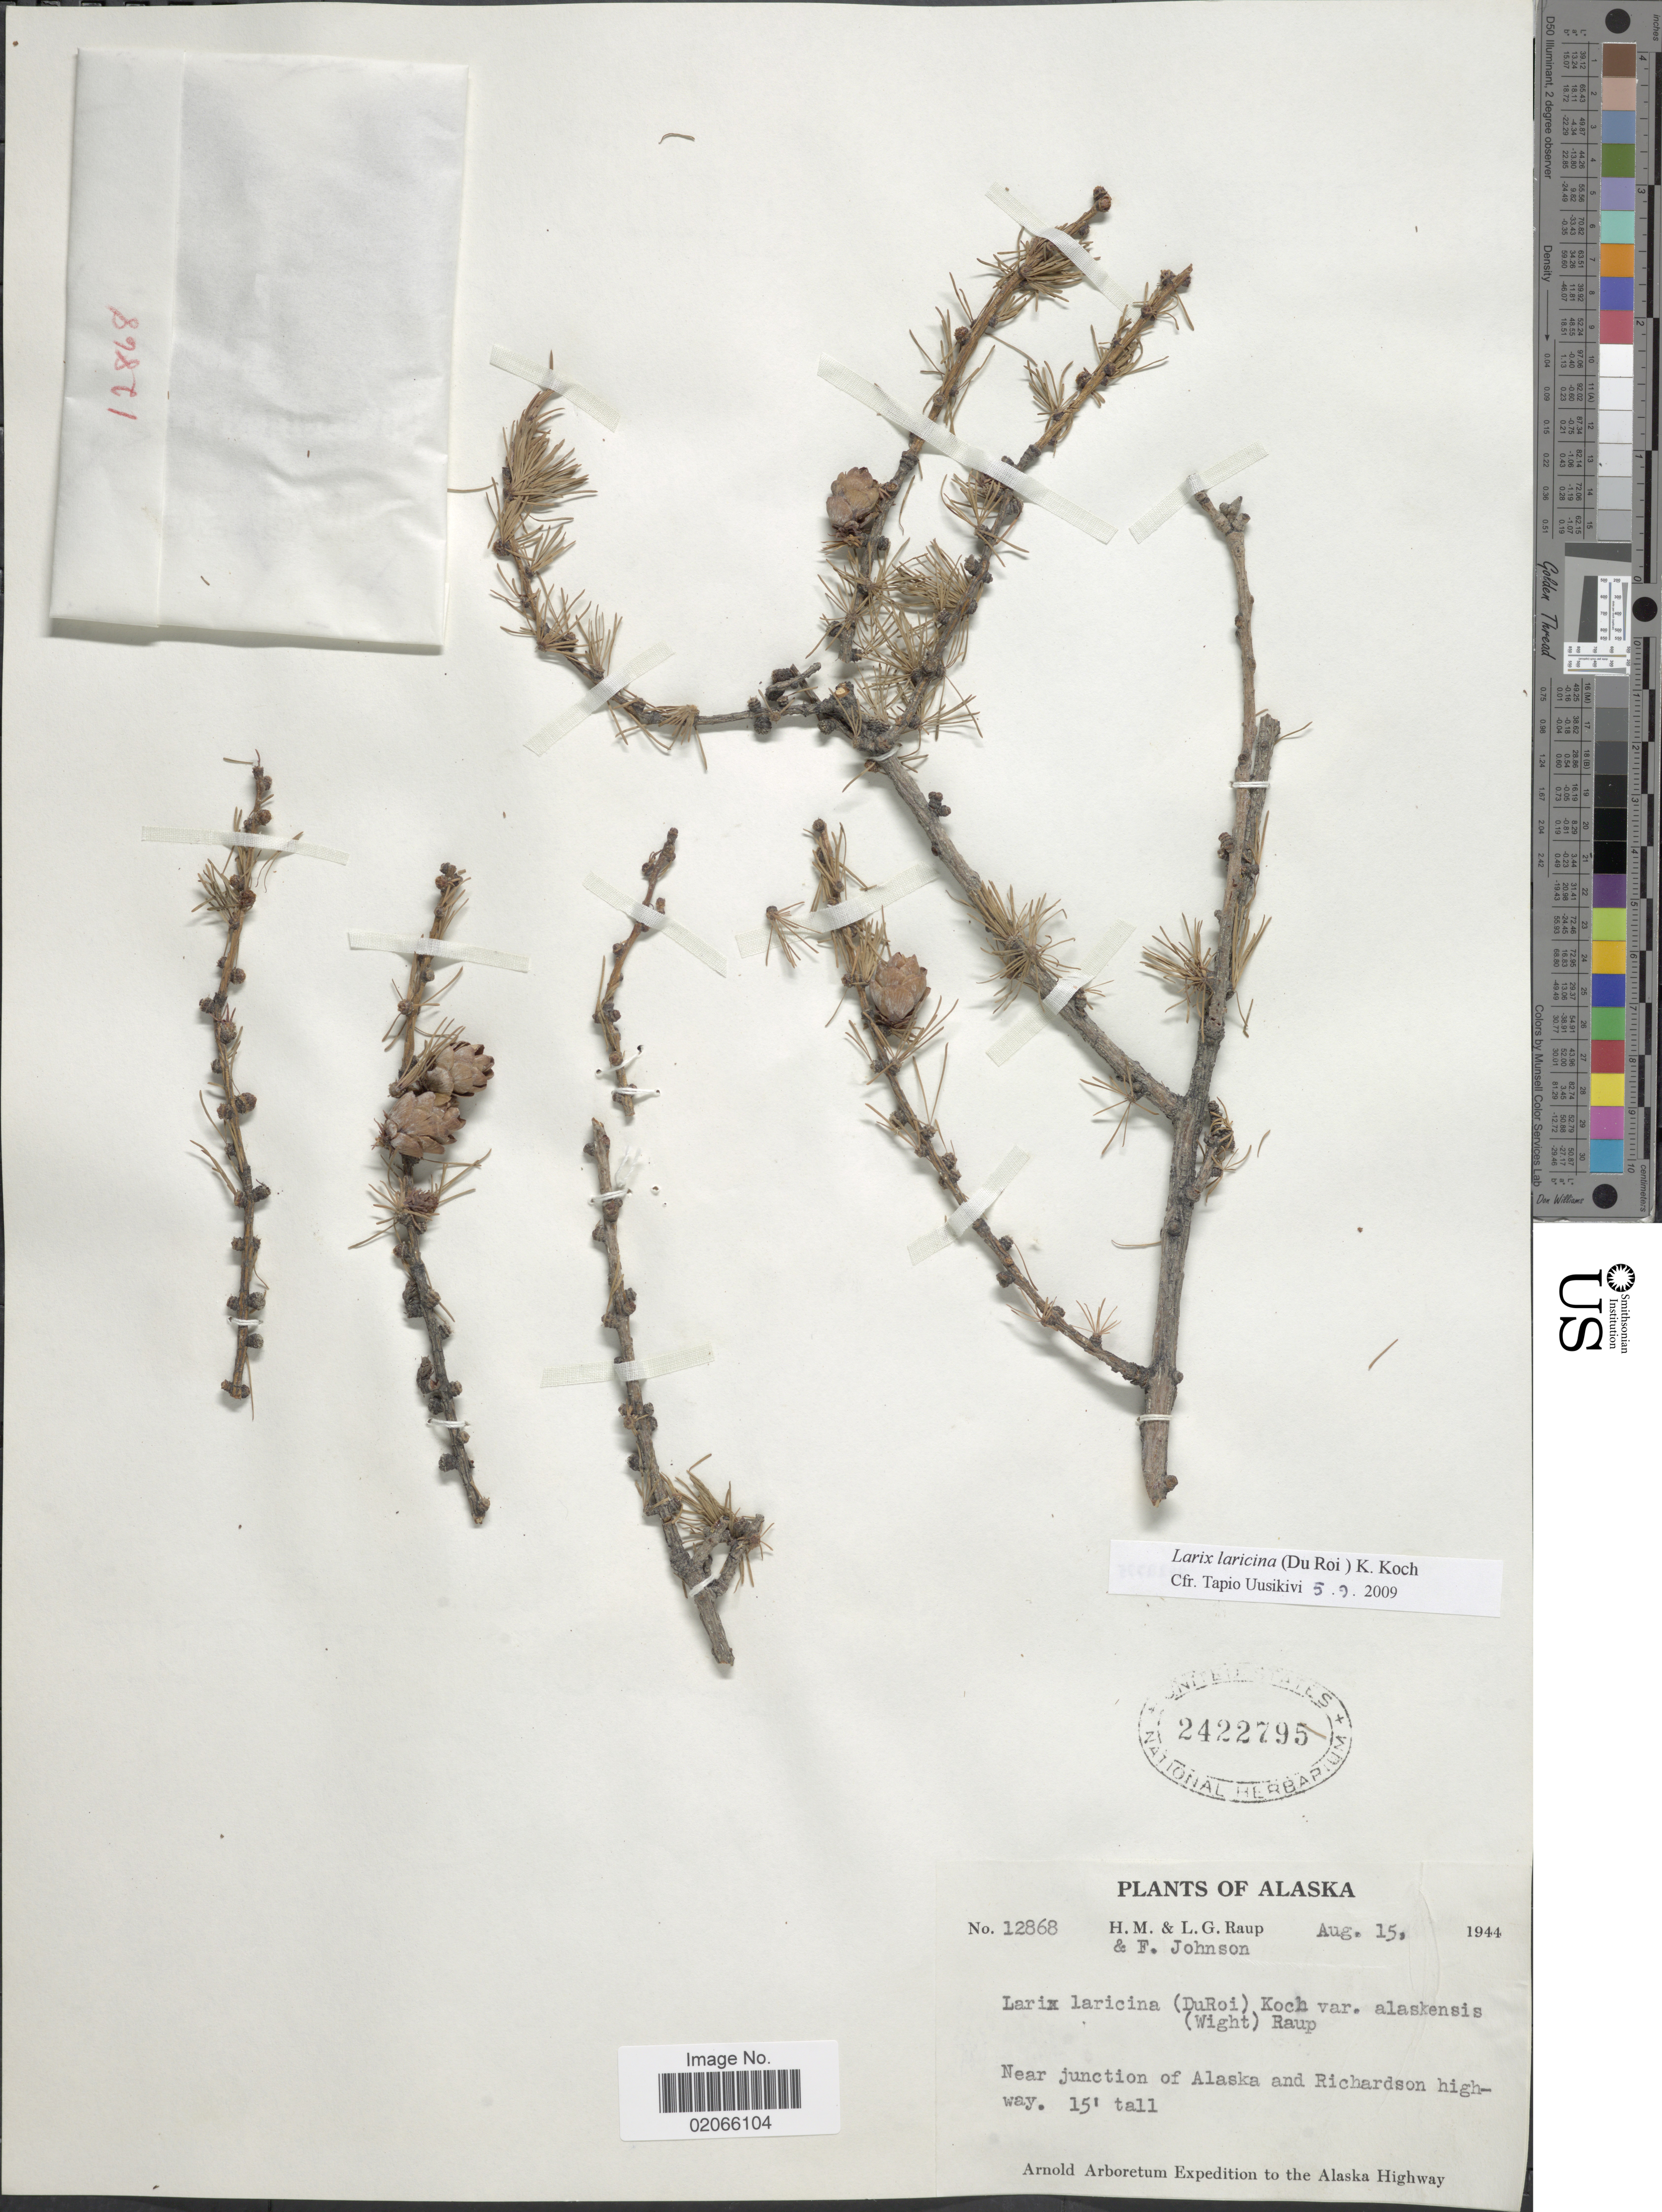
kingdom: Plantae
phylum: Tracheophyta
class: Pinopsida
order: Pinales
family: Pinaceae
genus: Larix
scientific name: Larix laricina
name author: (Du Roi) K. Koch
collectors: H. Raup, L. Raup & F. Johnson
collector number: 12868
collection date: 1944-08-15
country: United States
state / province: Alaska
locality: Alaska, Near junction of Alaska and Richardson Highway.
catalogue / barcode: US 2422795